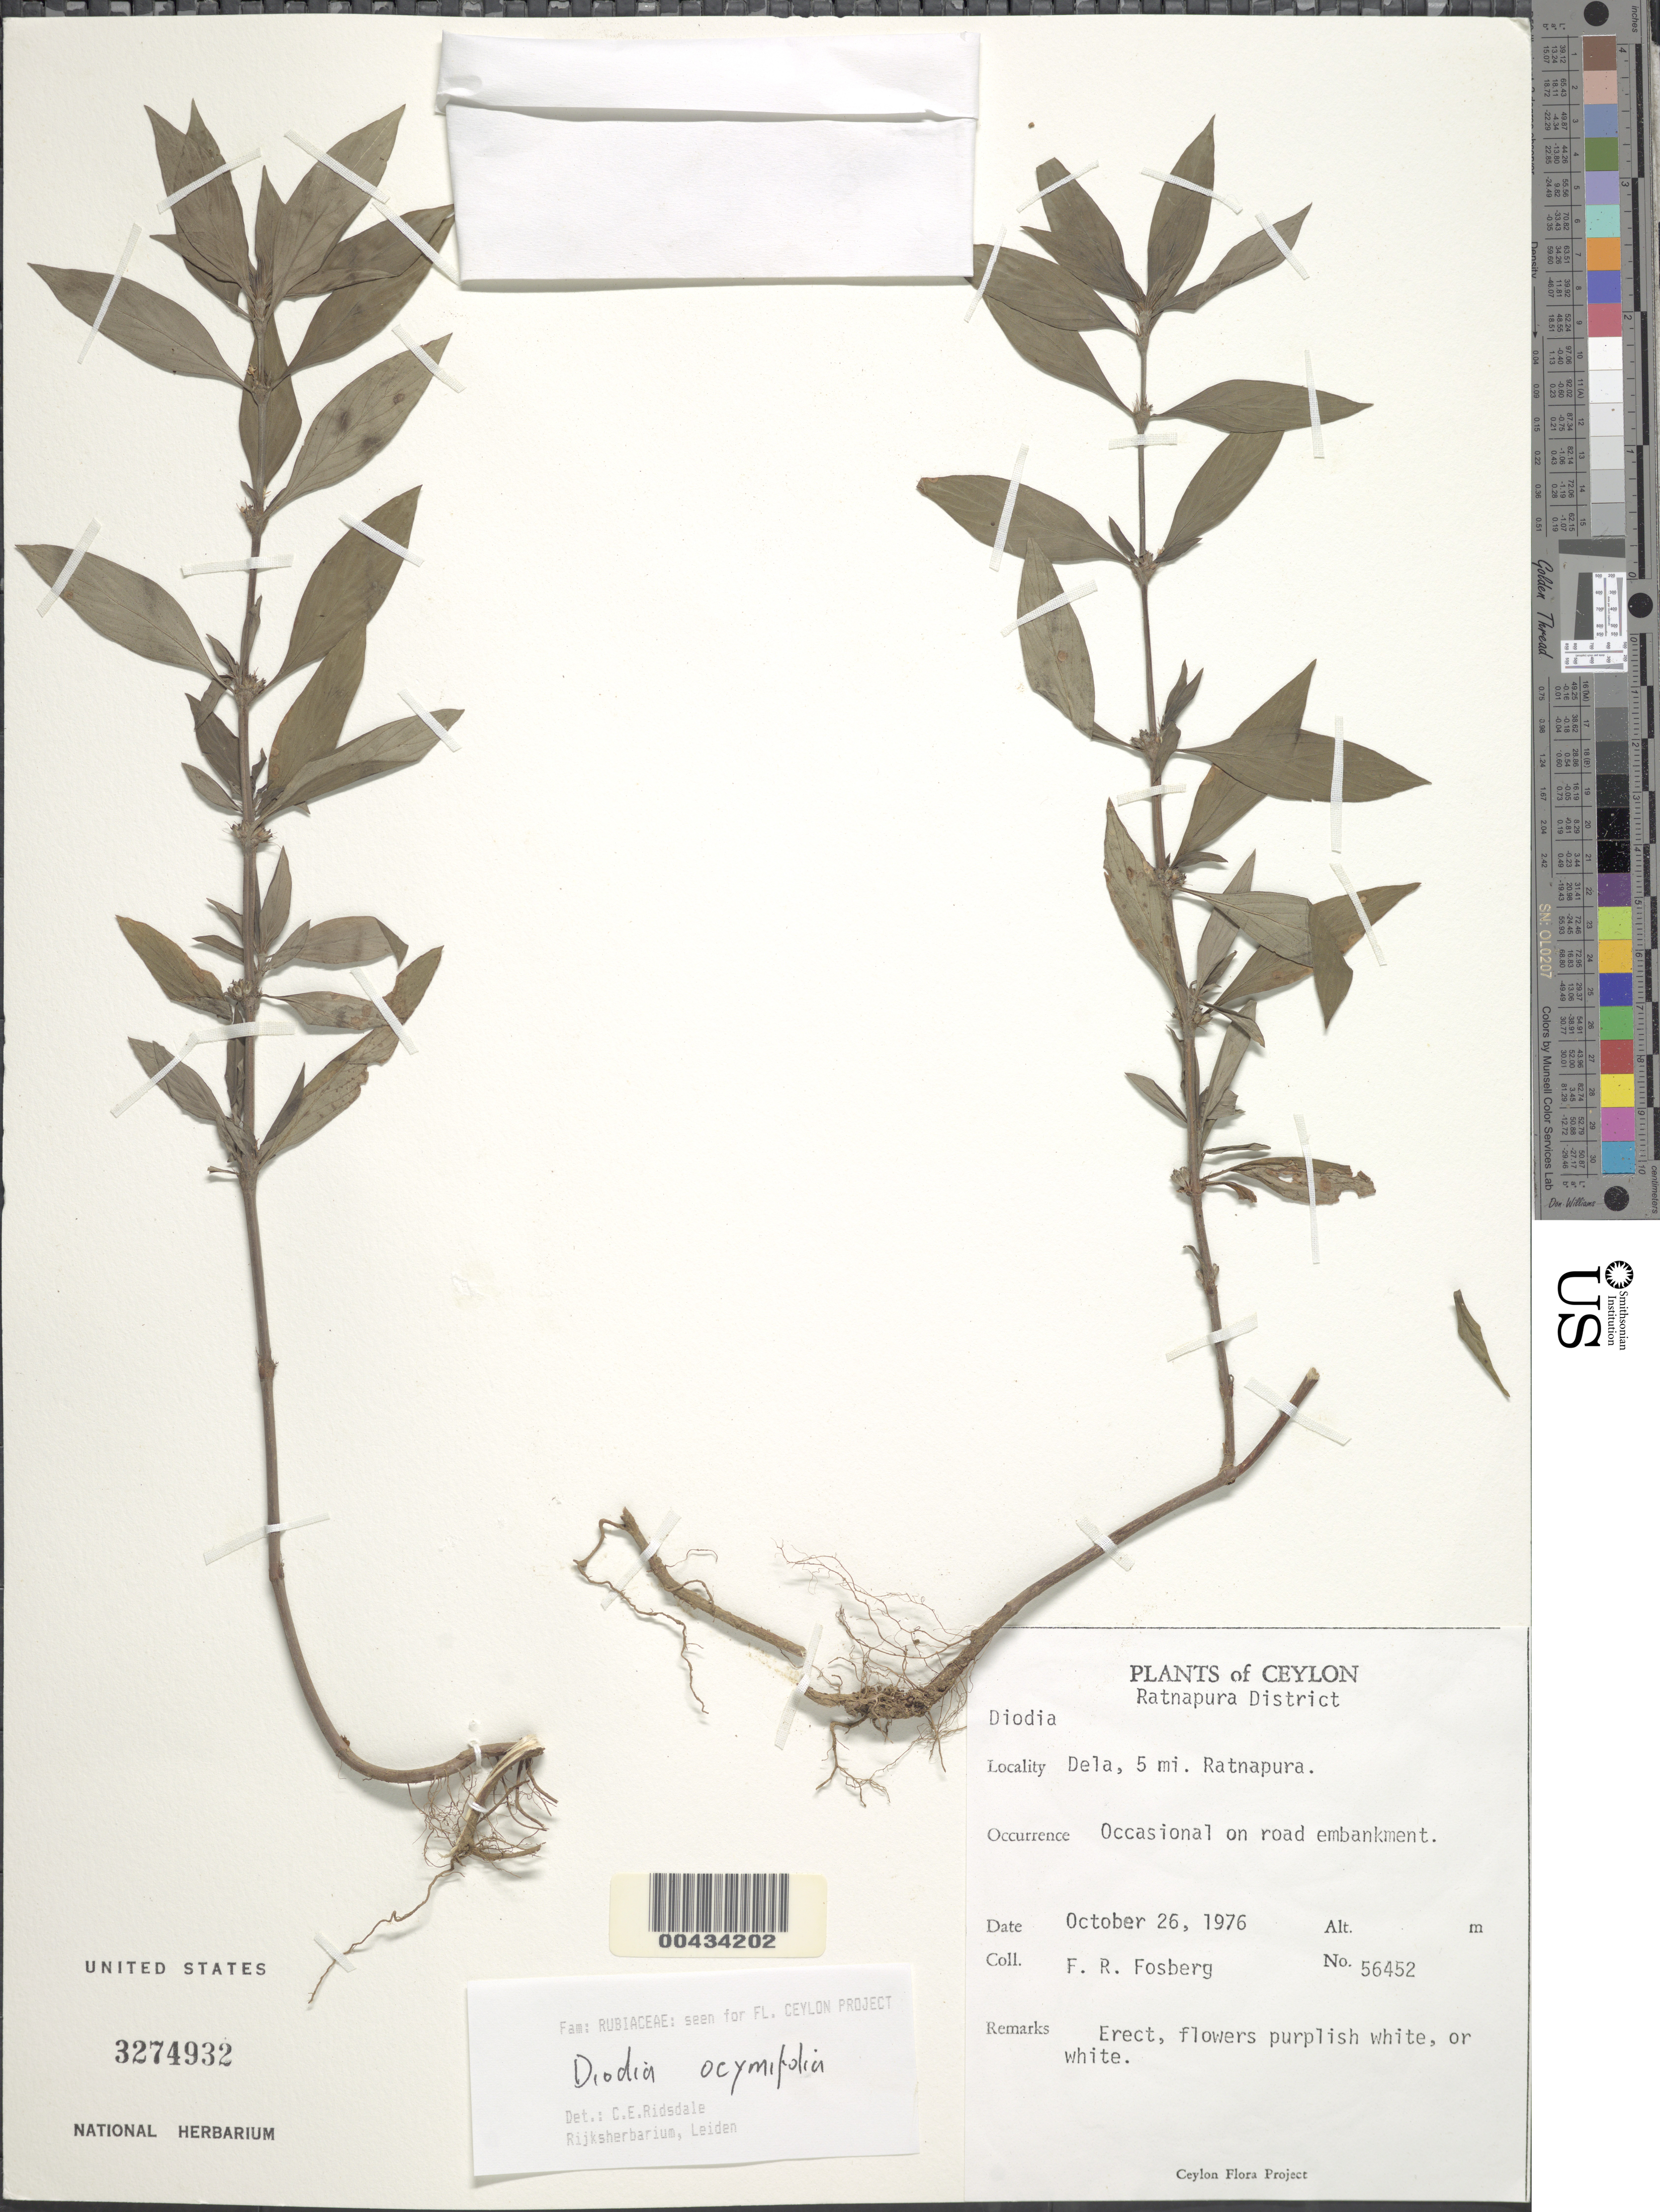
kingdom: Plantae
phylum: Tracheophyta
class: Magnoliopsida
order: Gentianales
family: Rubiaceae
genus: Diodia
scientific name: Diodia ocymifolia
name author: (Willd.) Bremek.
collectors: F. R. Fosberg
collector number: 56452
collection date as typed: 26 Oct 1976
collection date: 1976-10-26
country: Sri Lanka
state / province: Sabaragamuwa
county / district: Ratnapura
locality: Dela, 5 mi Ratnapura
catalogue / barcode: US 3274932